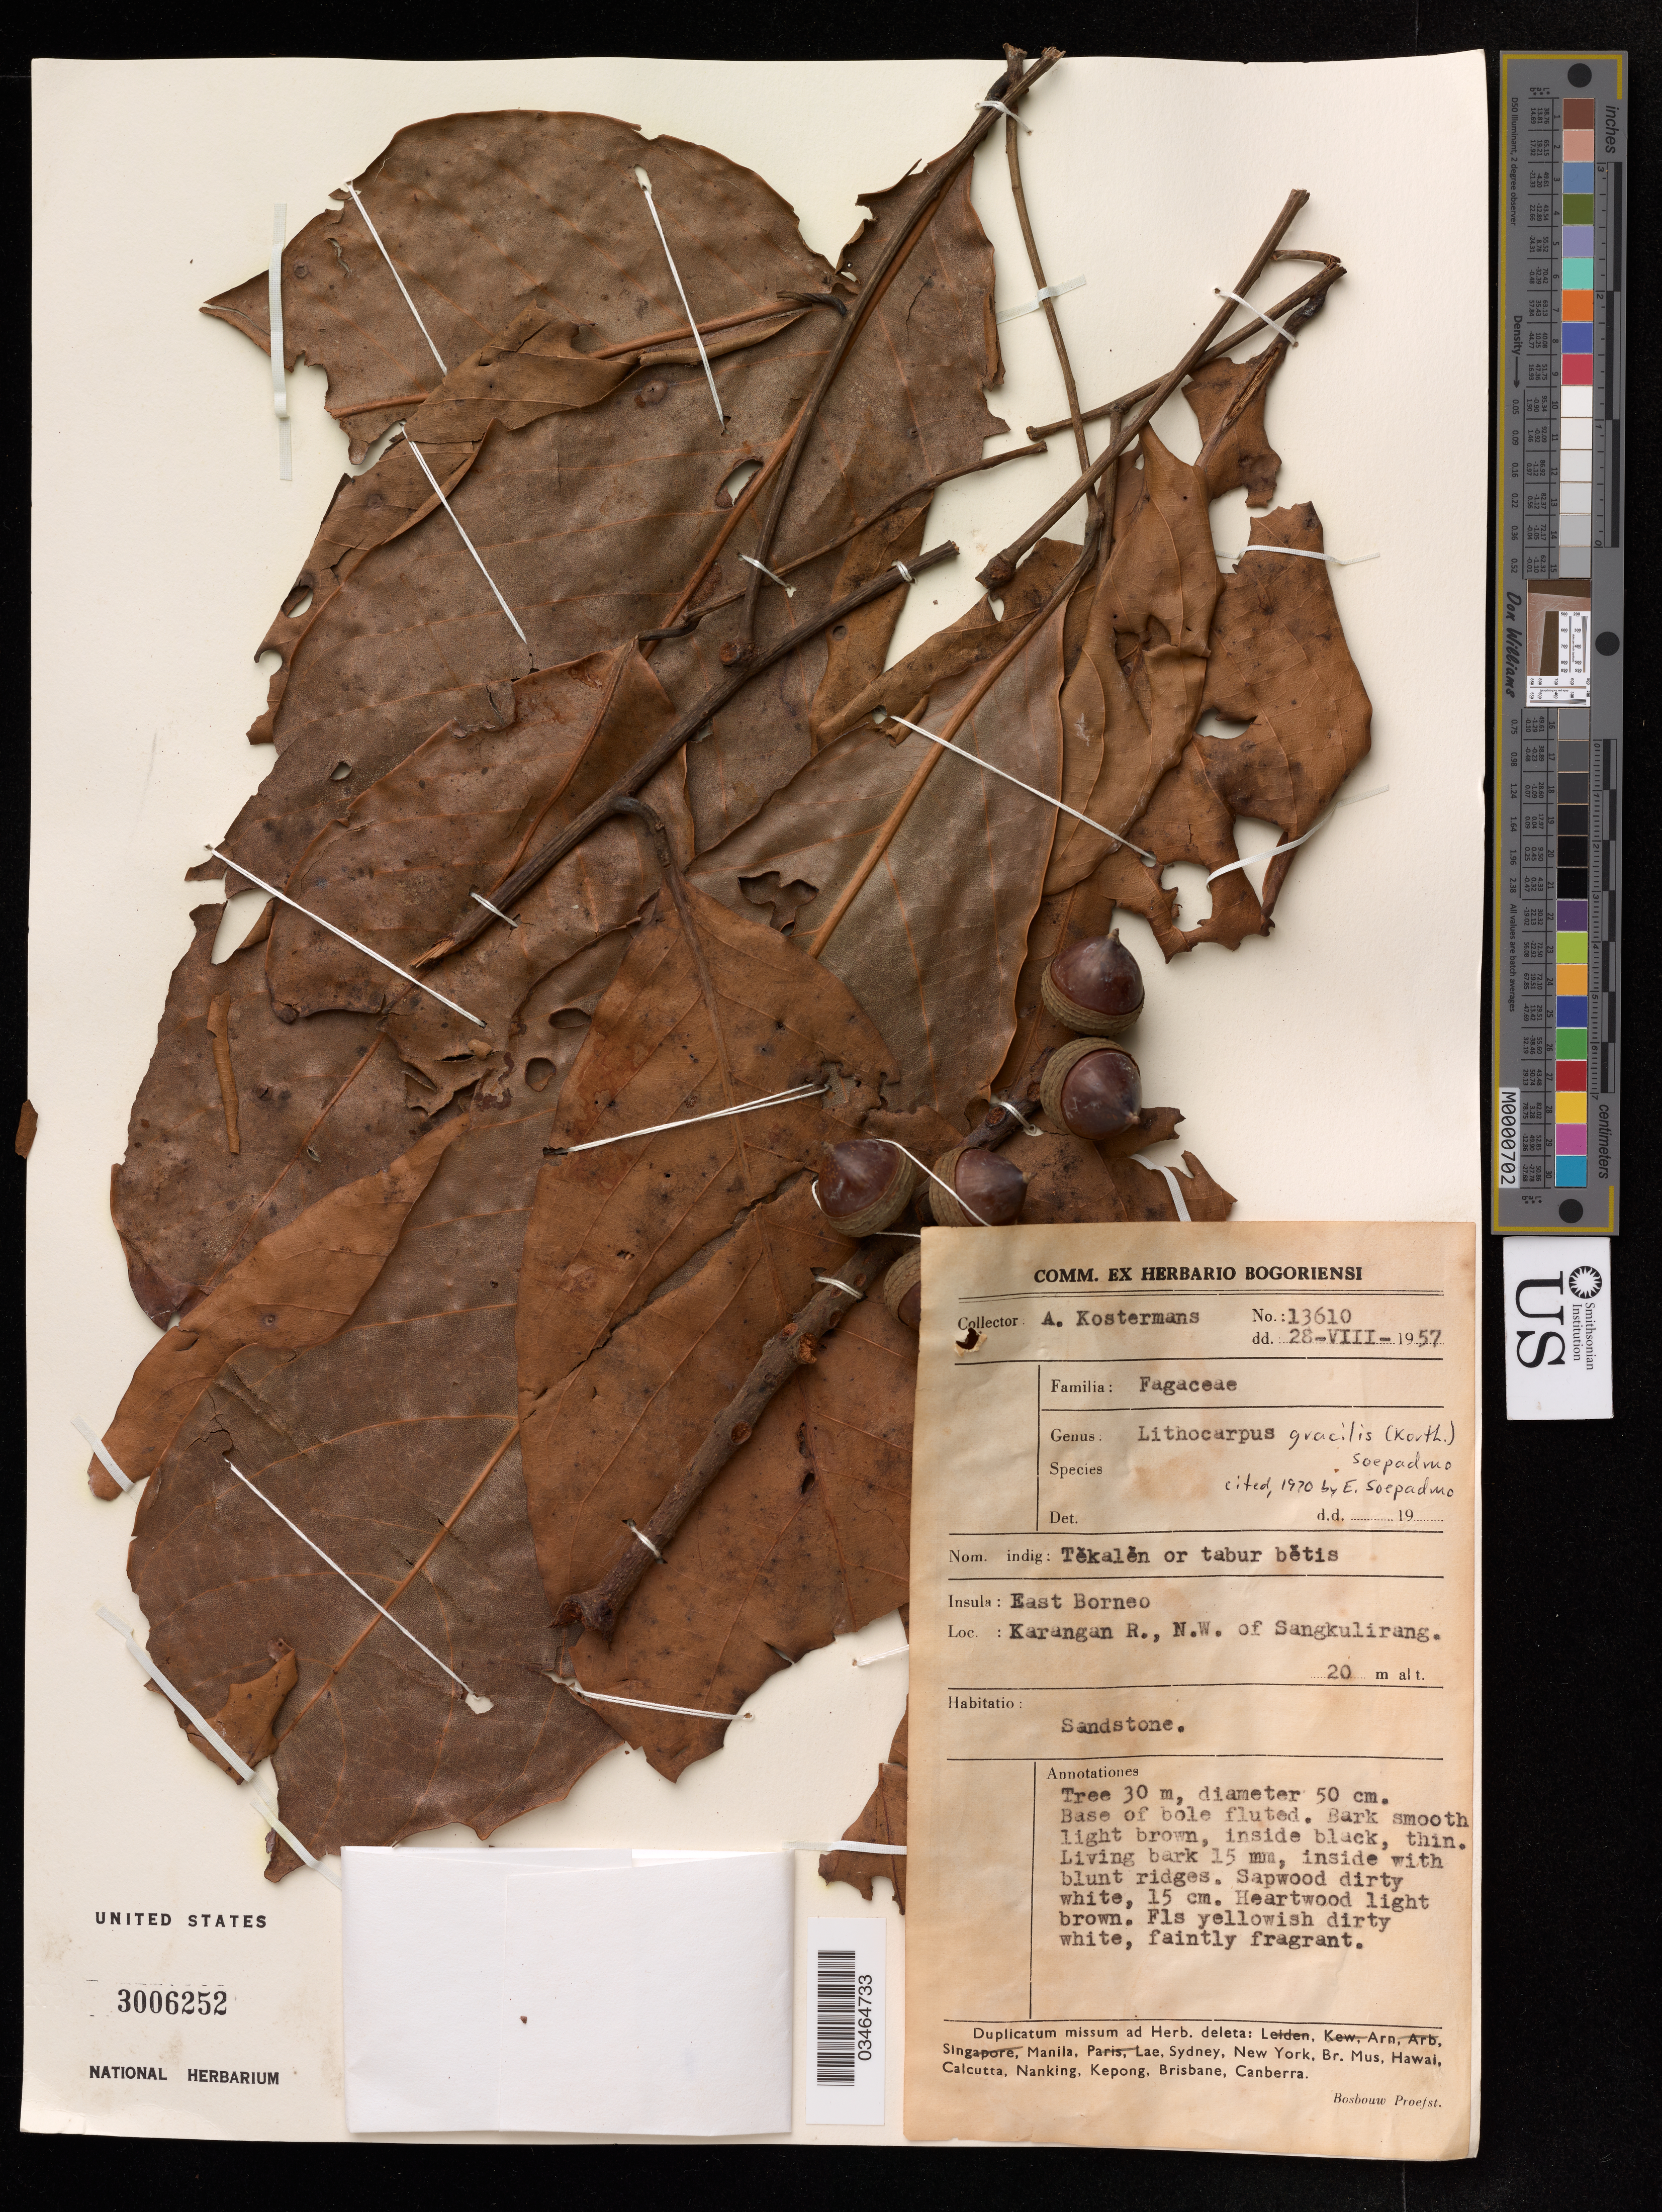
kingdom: Plantae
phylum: Tracheophyta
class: Magnoliopsida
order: Fagales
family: Fagaceae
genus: Lithocarpus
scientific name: Lithocarpus gracilis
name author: (Korth.) Soepadmo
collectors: A. Kostermans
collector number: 13610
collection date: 1957-08-28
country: Indonesia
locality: East Borneo. Karangan R., N.W. of Sangkulirang.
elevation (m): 20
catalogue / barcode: US 3006252